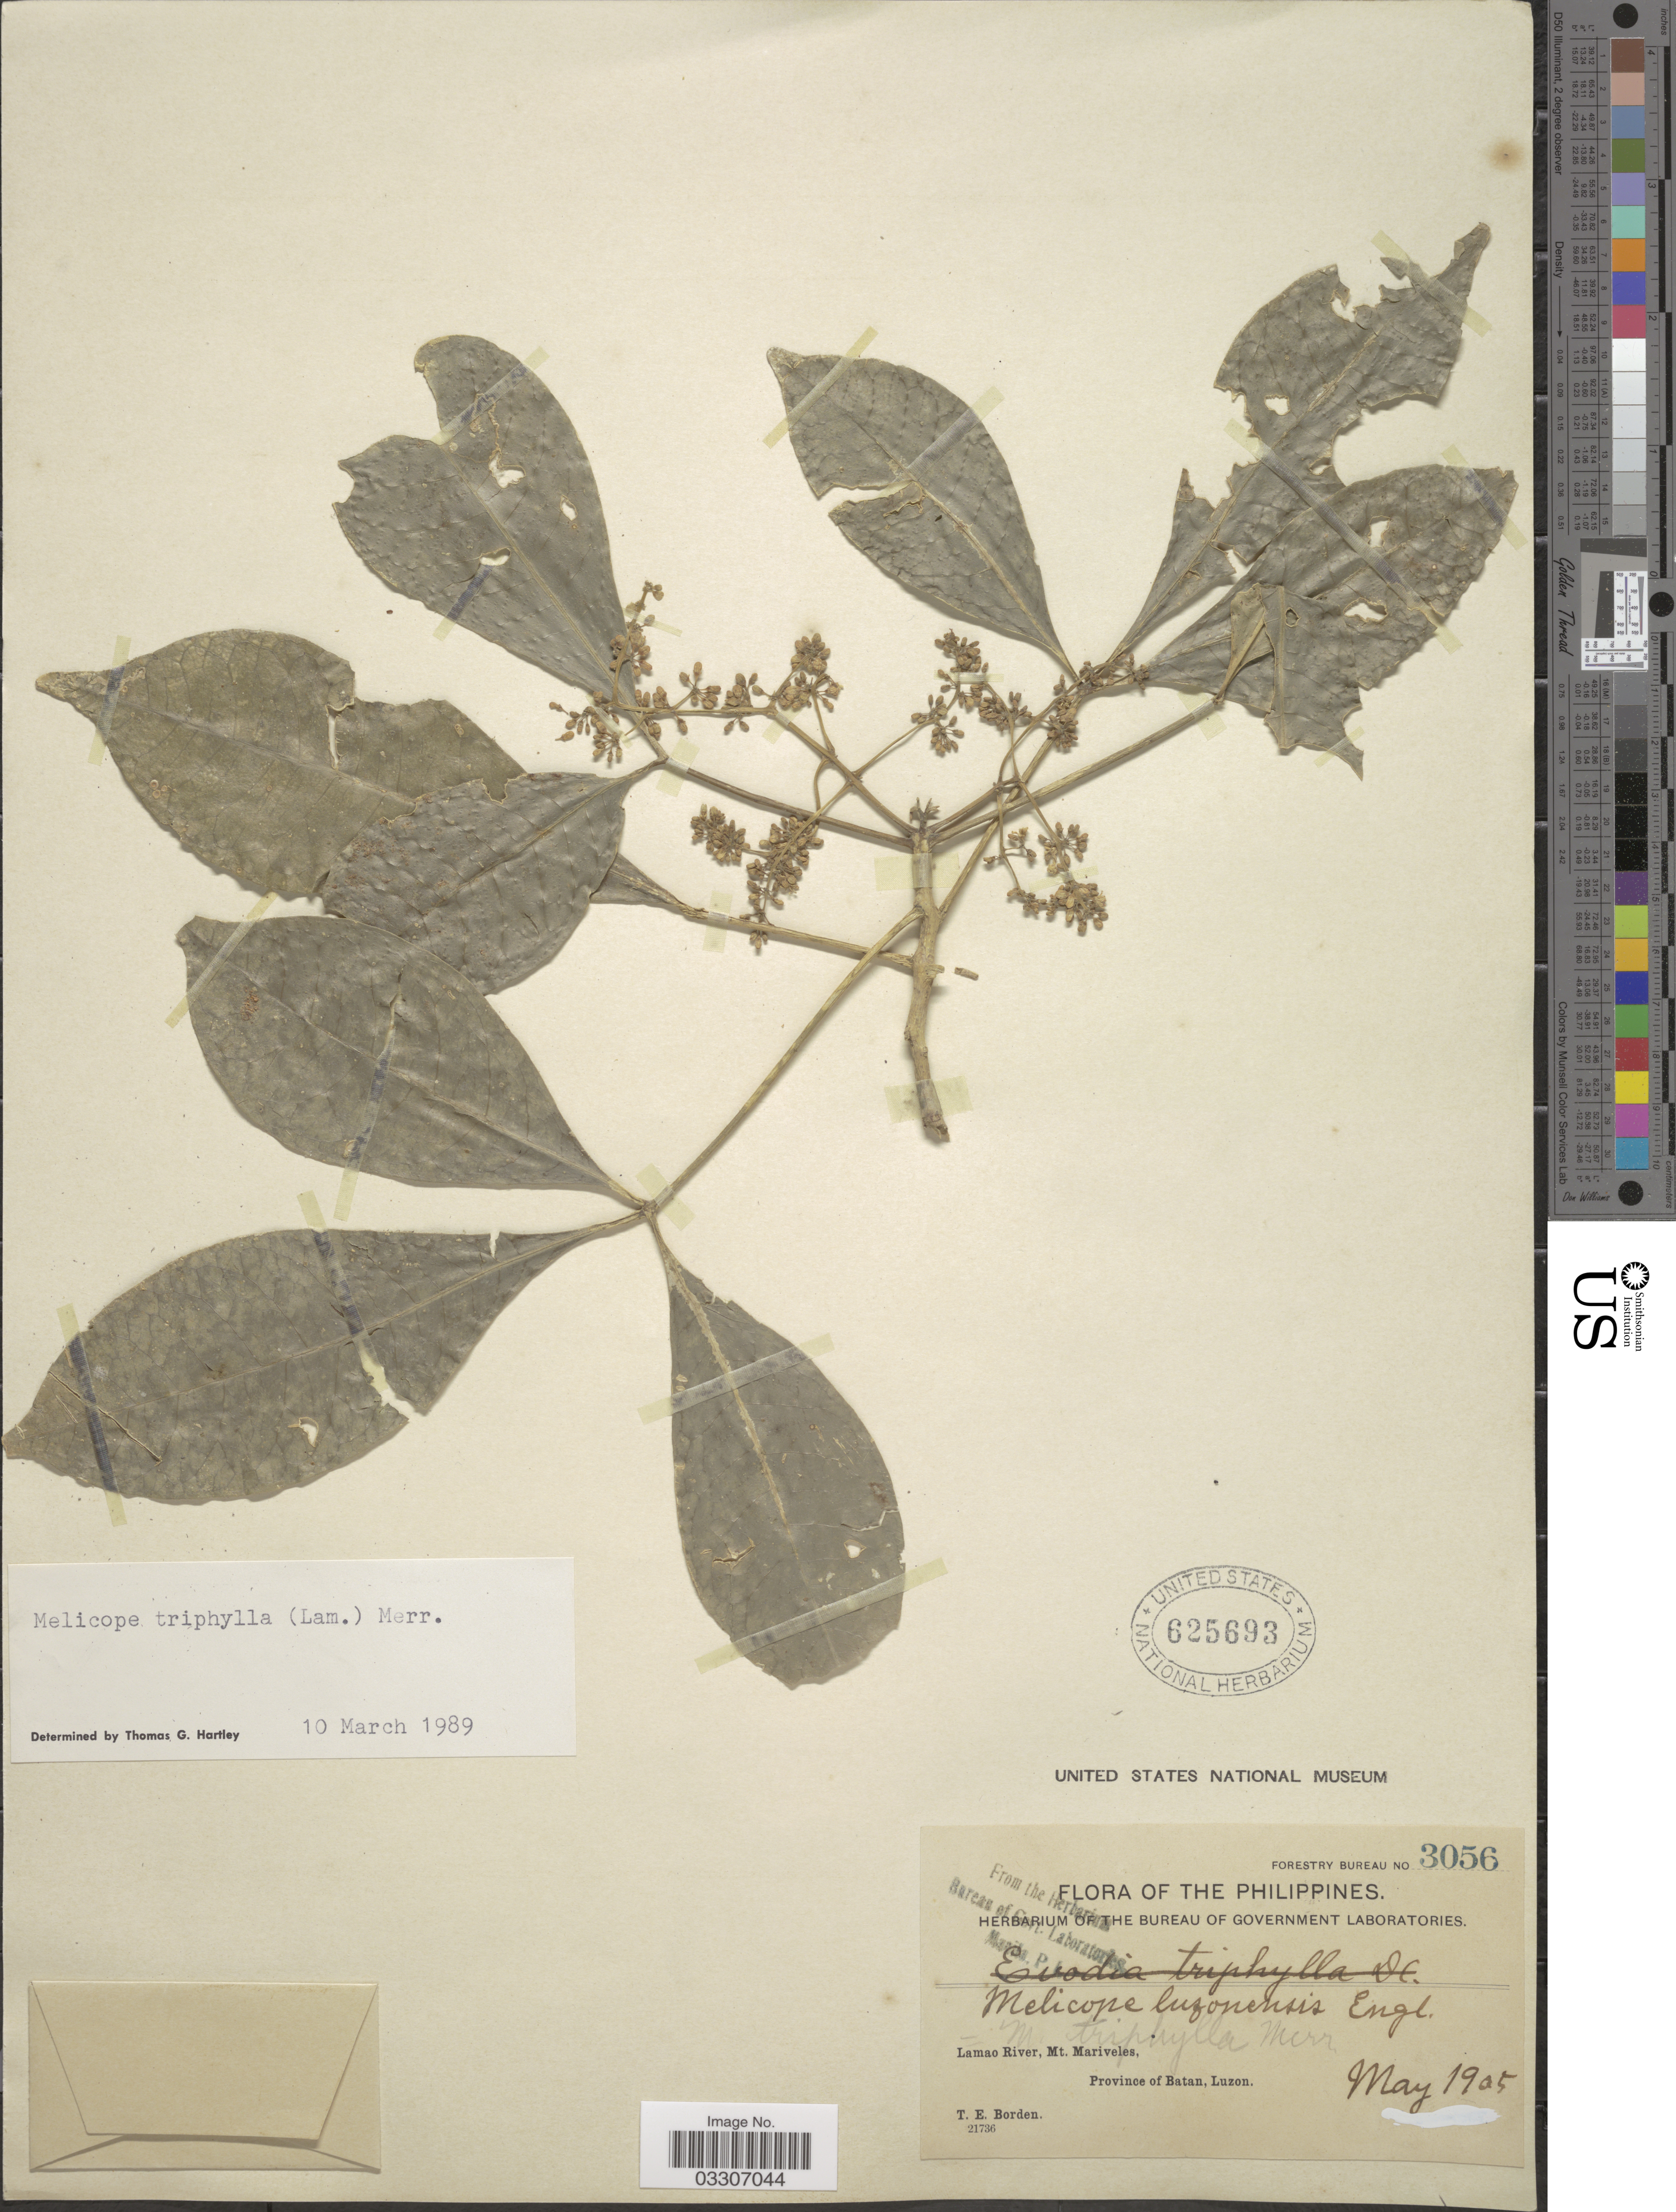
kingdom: Plantae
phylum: Tracheophyta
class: Magnoliopsida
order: Sapindales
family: Rutaceae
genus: Melicope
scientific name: Melicope triphylla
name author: (Lam.) Merr.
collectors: T. E. Borden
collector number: Forestry Bureau 3056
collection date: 1905-05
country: Philippines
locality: Lamao River, Mt. Mariveles, Province of Batan, Luzon.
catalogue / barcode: US 625693